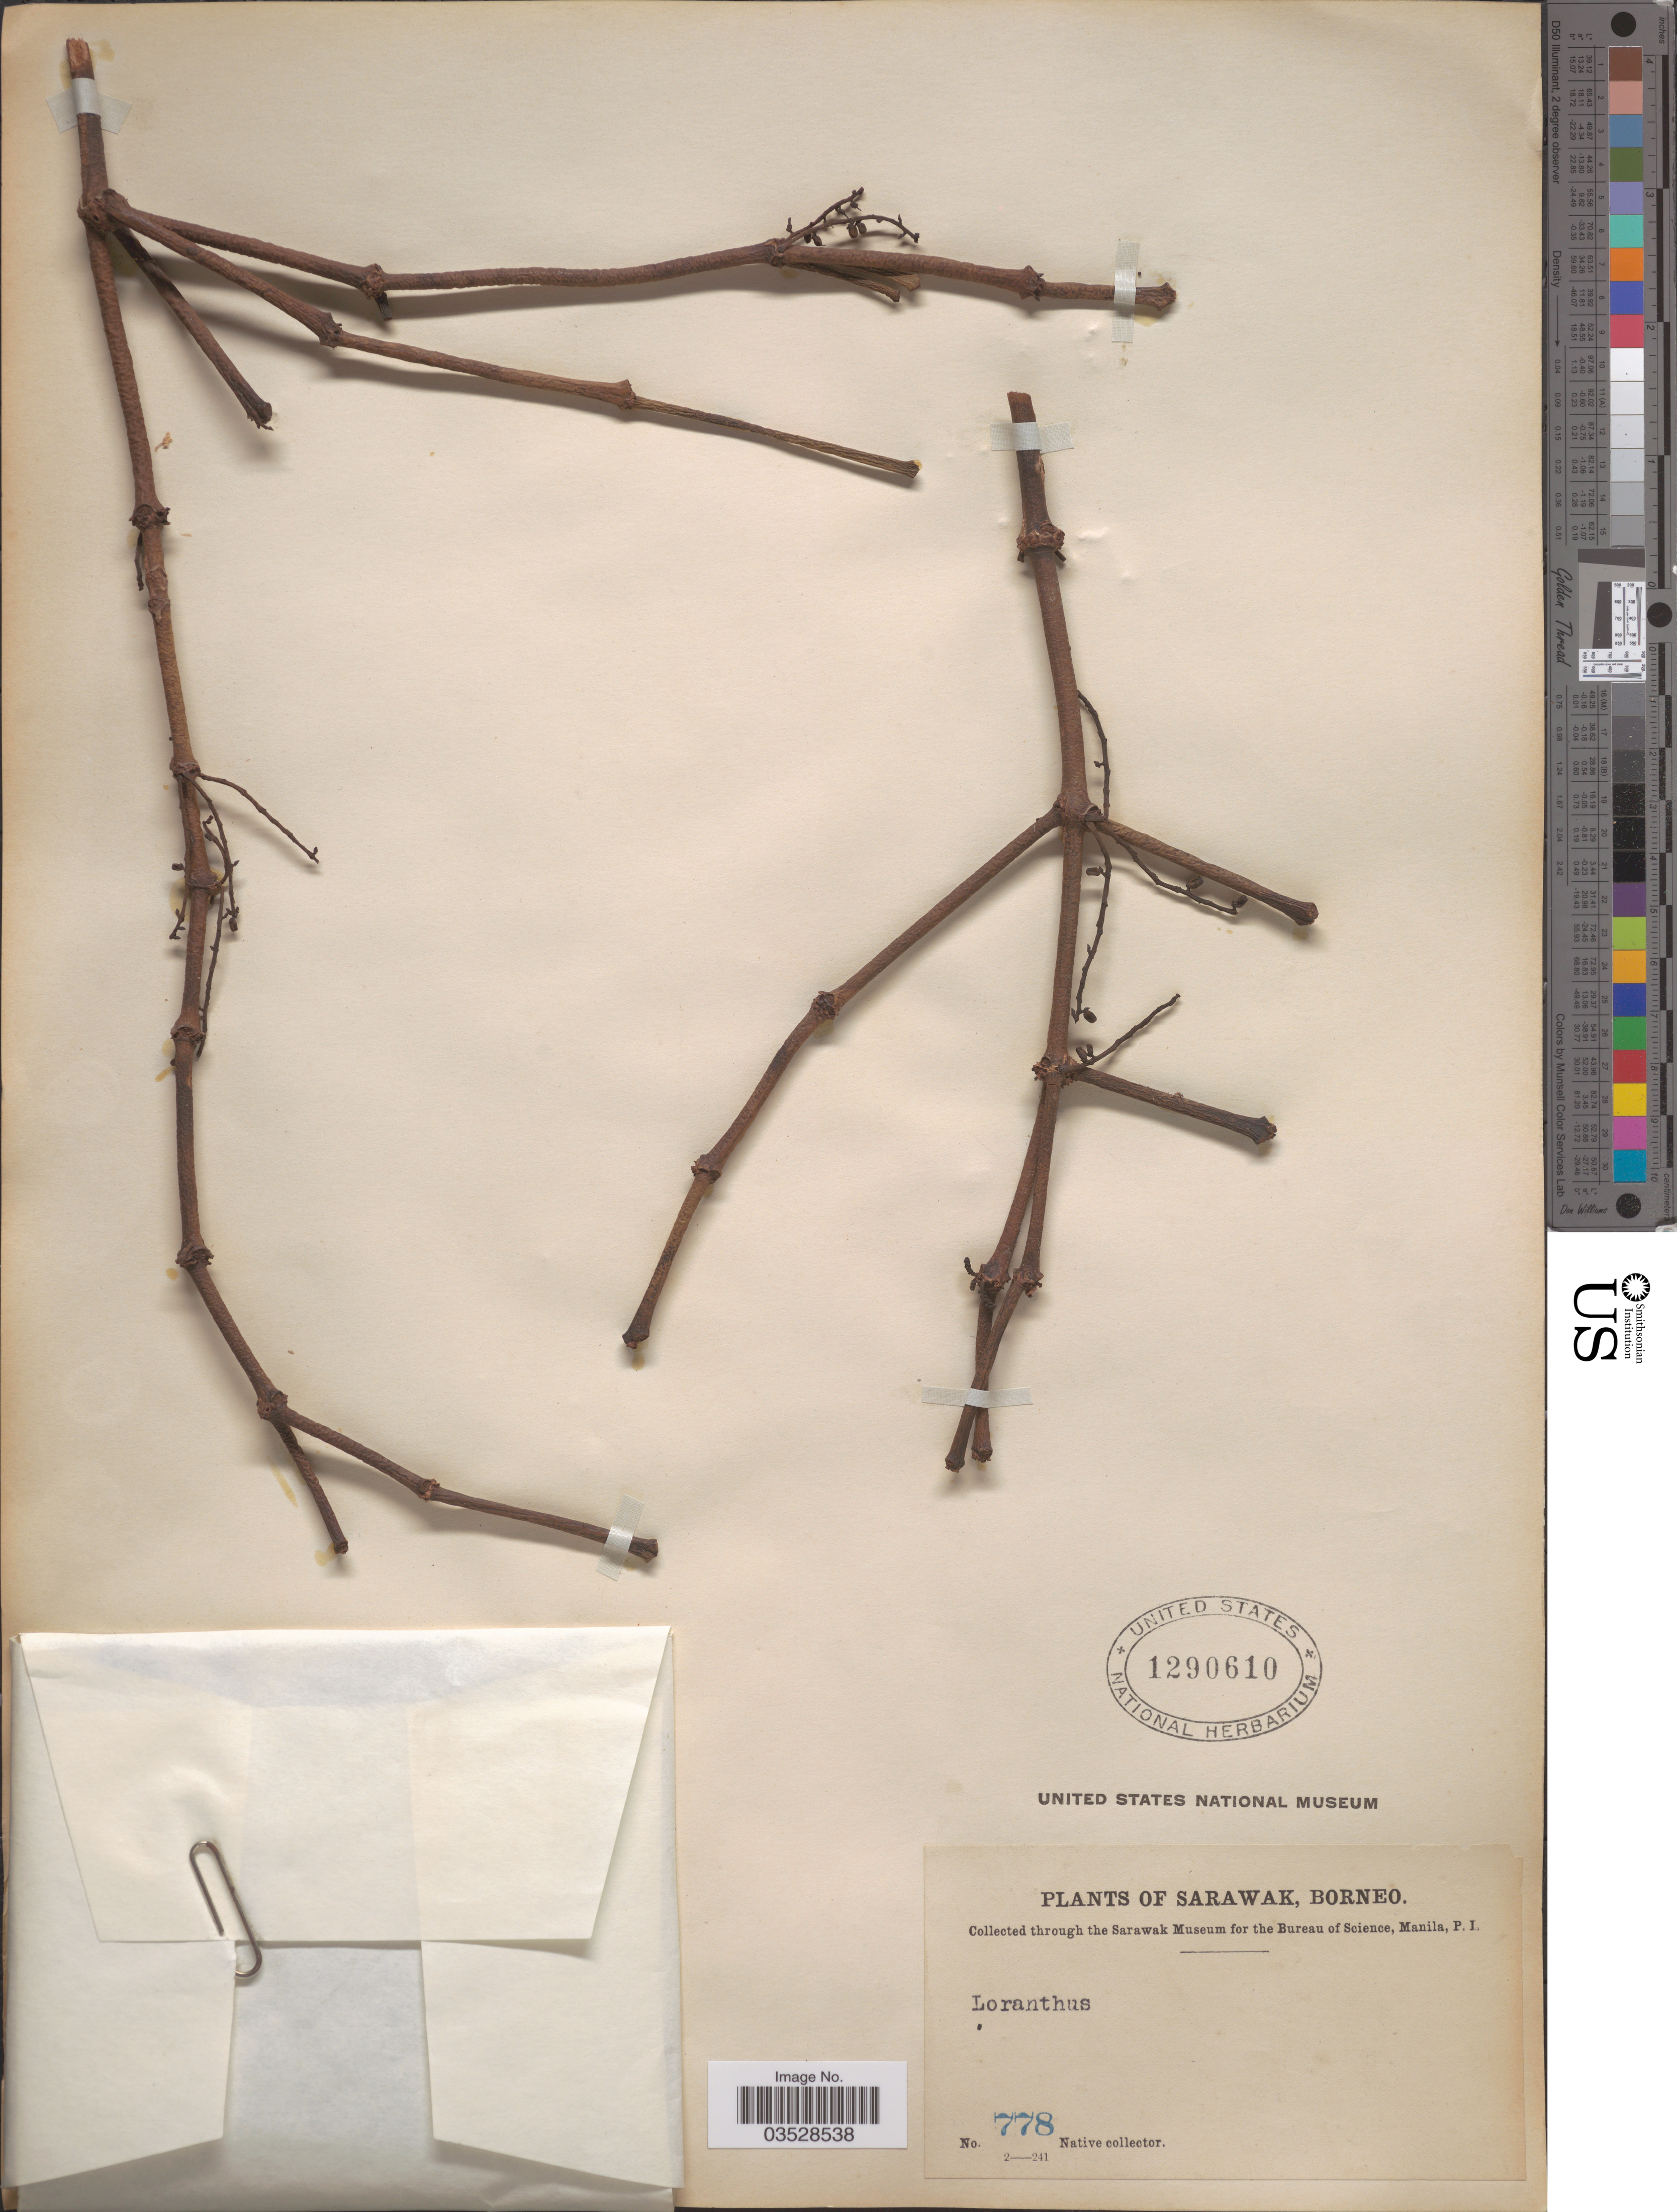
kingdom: Plantae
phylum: Tracheophyta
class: Magnoliopsida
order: Santalales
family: Loranthaceae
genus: Loranthus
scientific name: Loranthus sp.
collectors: Native collector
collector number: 778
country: Malaysia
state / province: Sarawak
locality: Borneo.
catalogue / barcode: US 1290610